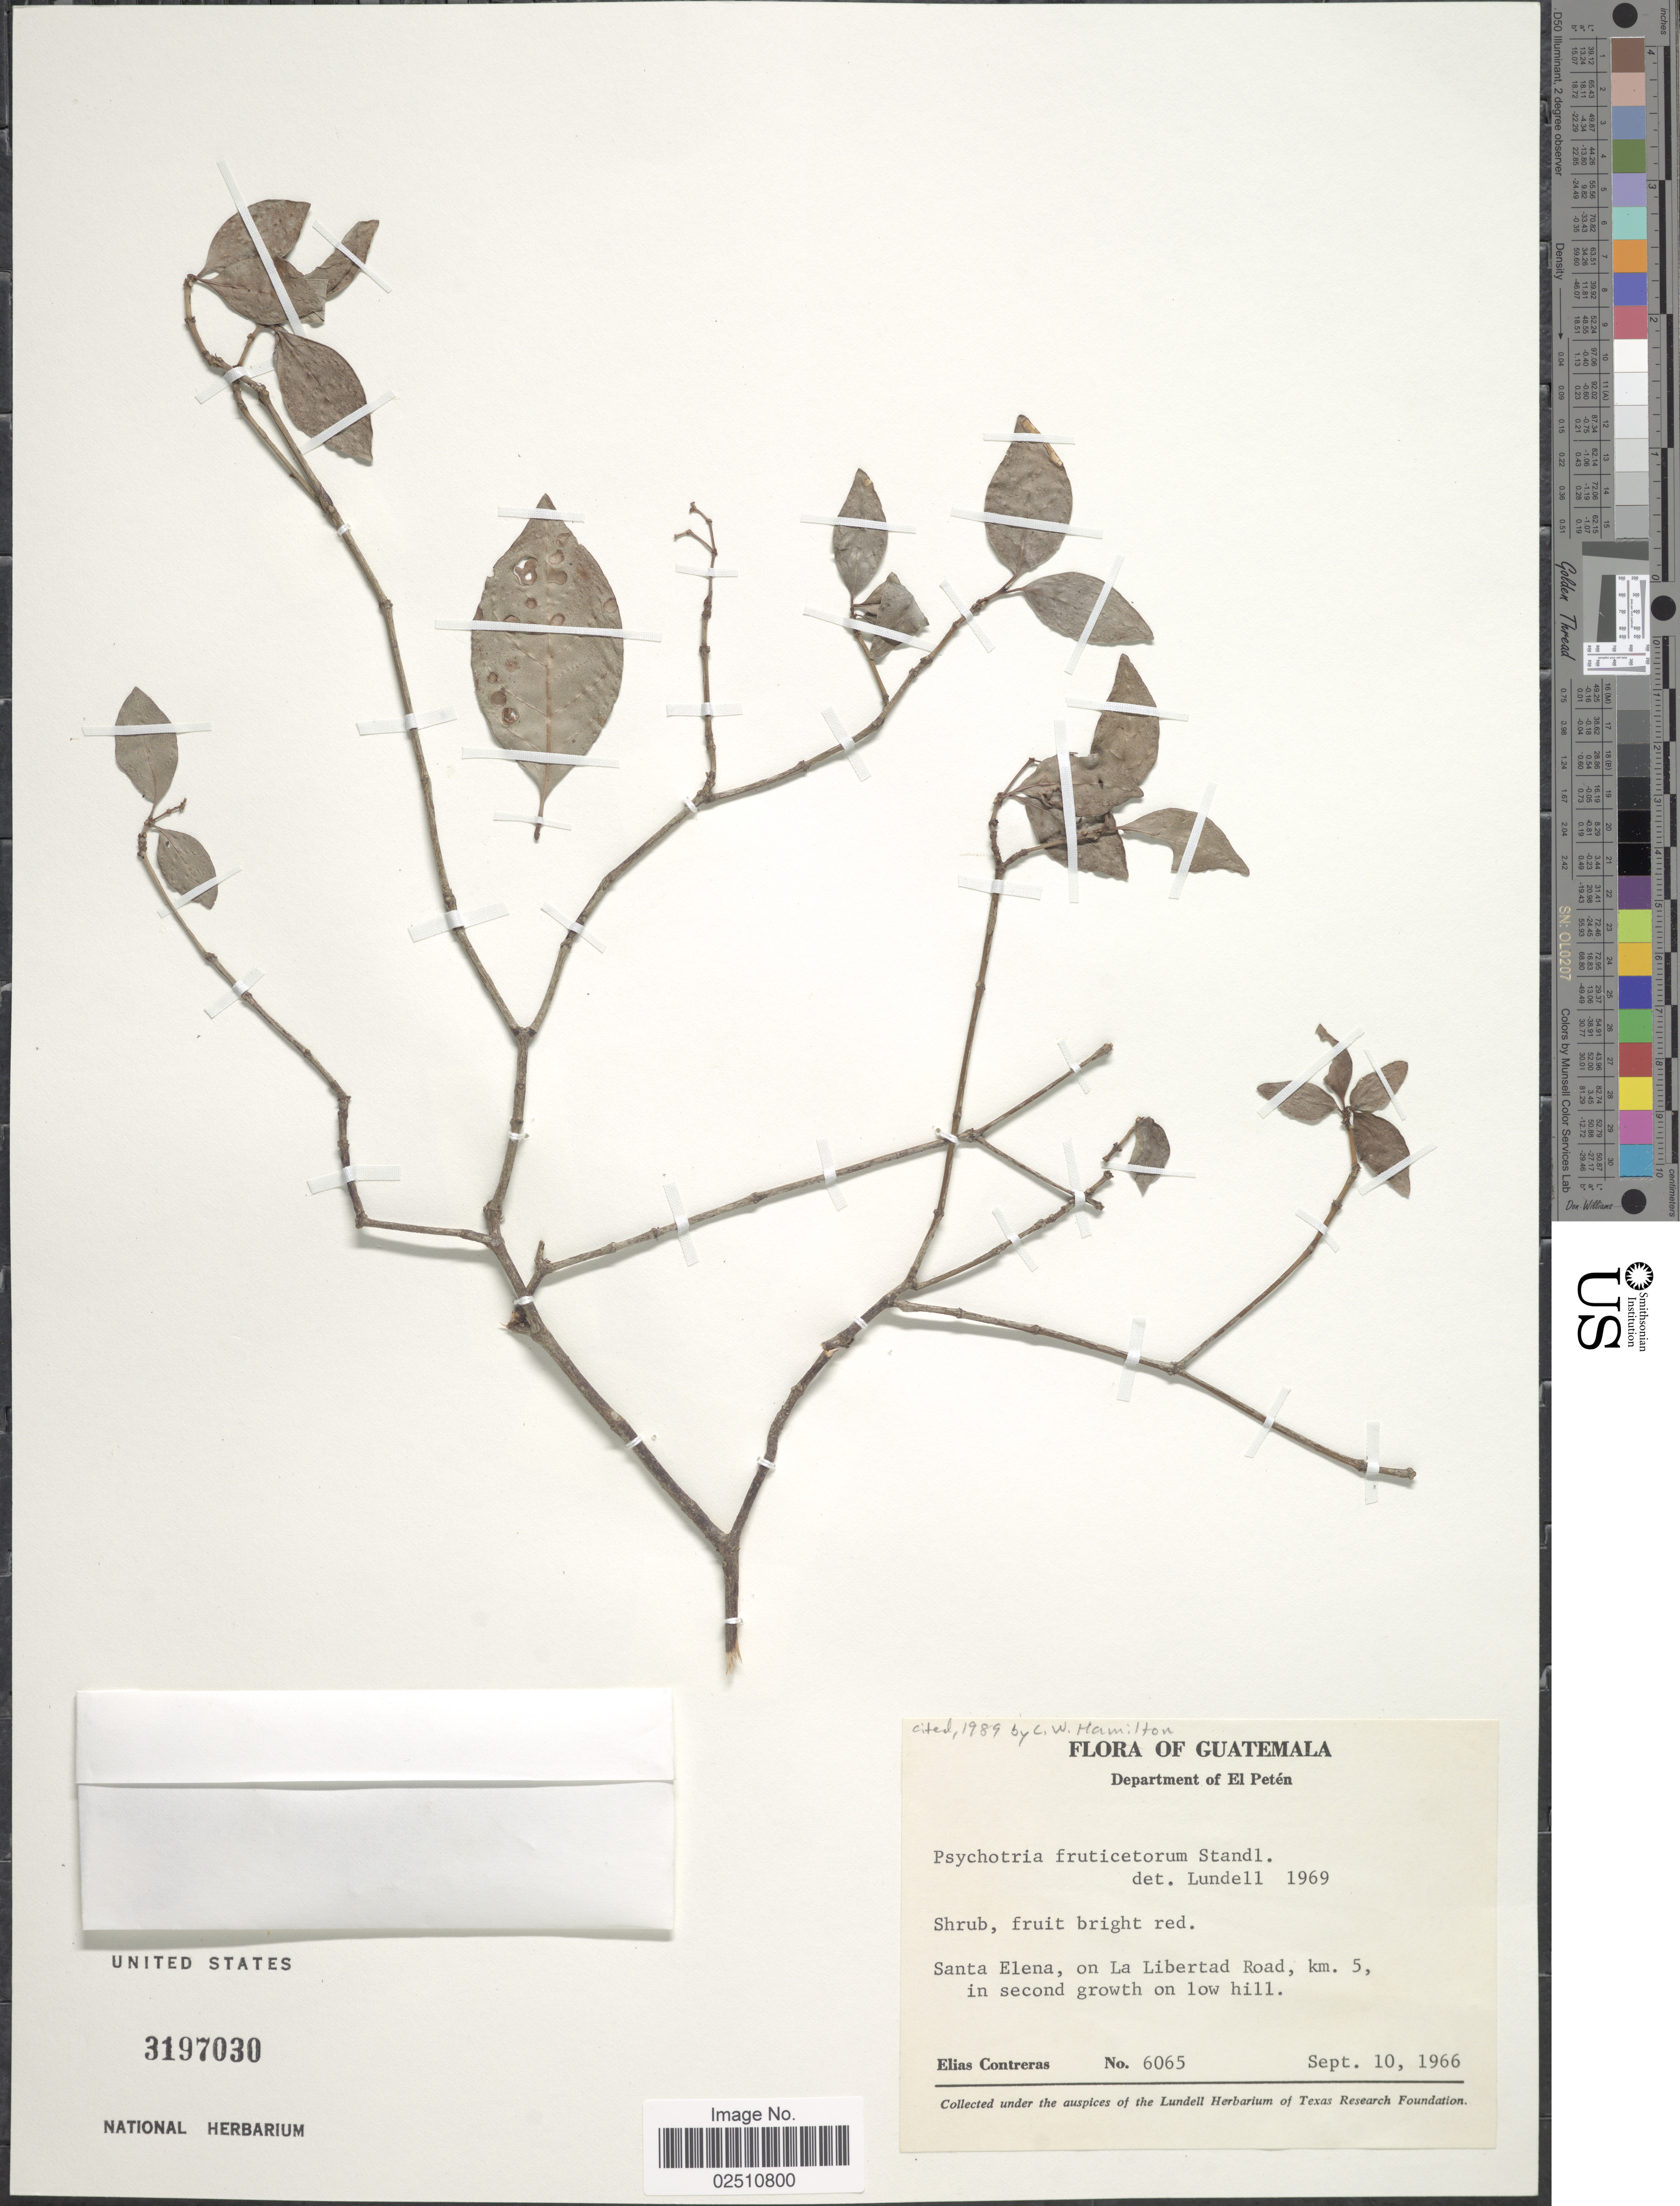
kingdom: Plantae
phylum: Tracheophyta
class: Magnoliopsida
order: Gentianales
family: Rubiaceae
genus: Psychotria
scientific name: Psychotria fruticetorum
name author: Standl.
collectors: E. Contreras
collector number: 6065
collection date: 1966-09-10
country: Guatemala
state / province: El Petén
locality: Santa Elena, on La Libertad Road, km. 5 in second growth on low hill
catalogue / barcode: US 3197030